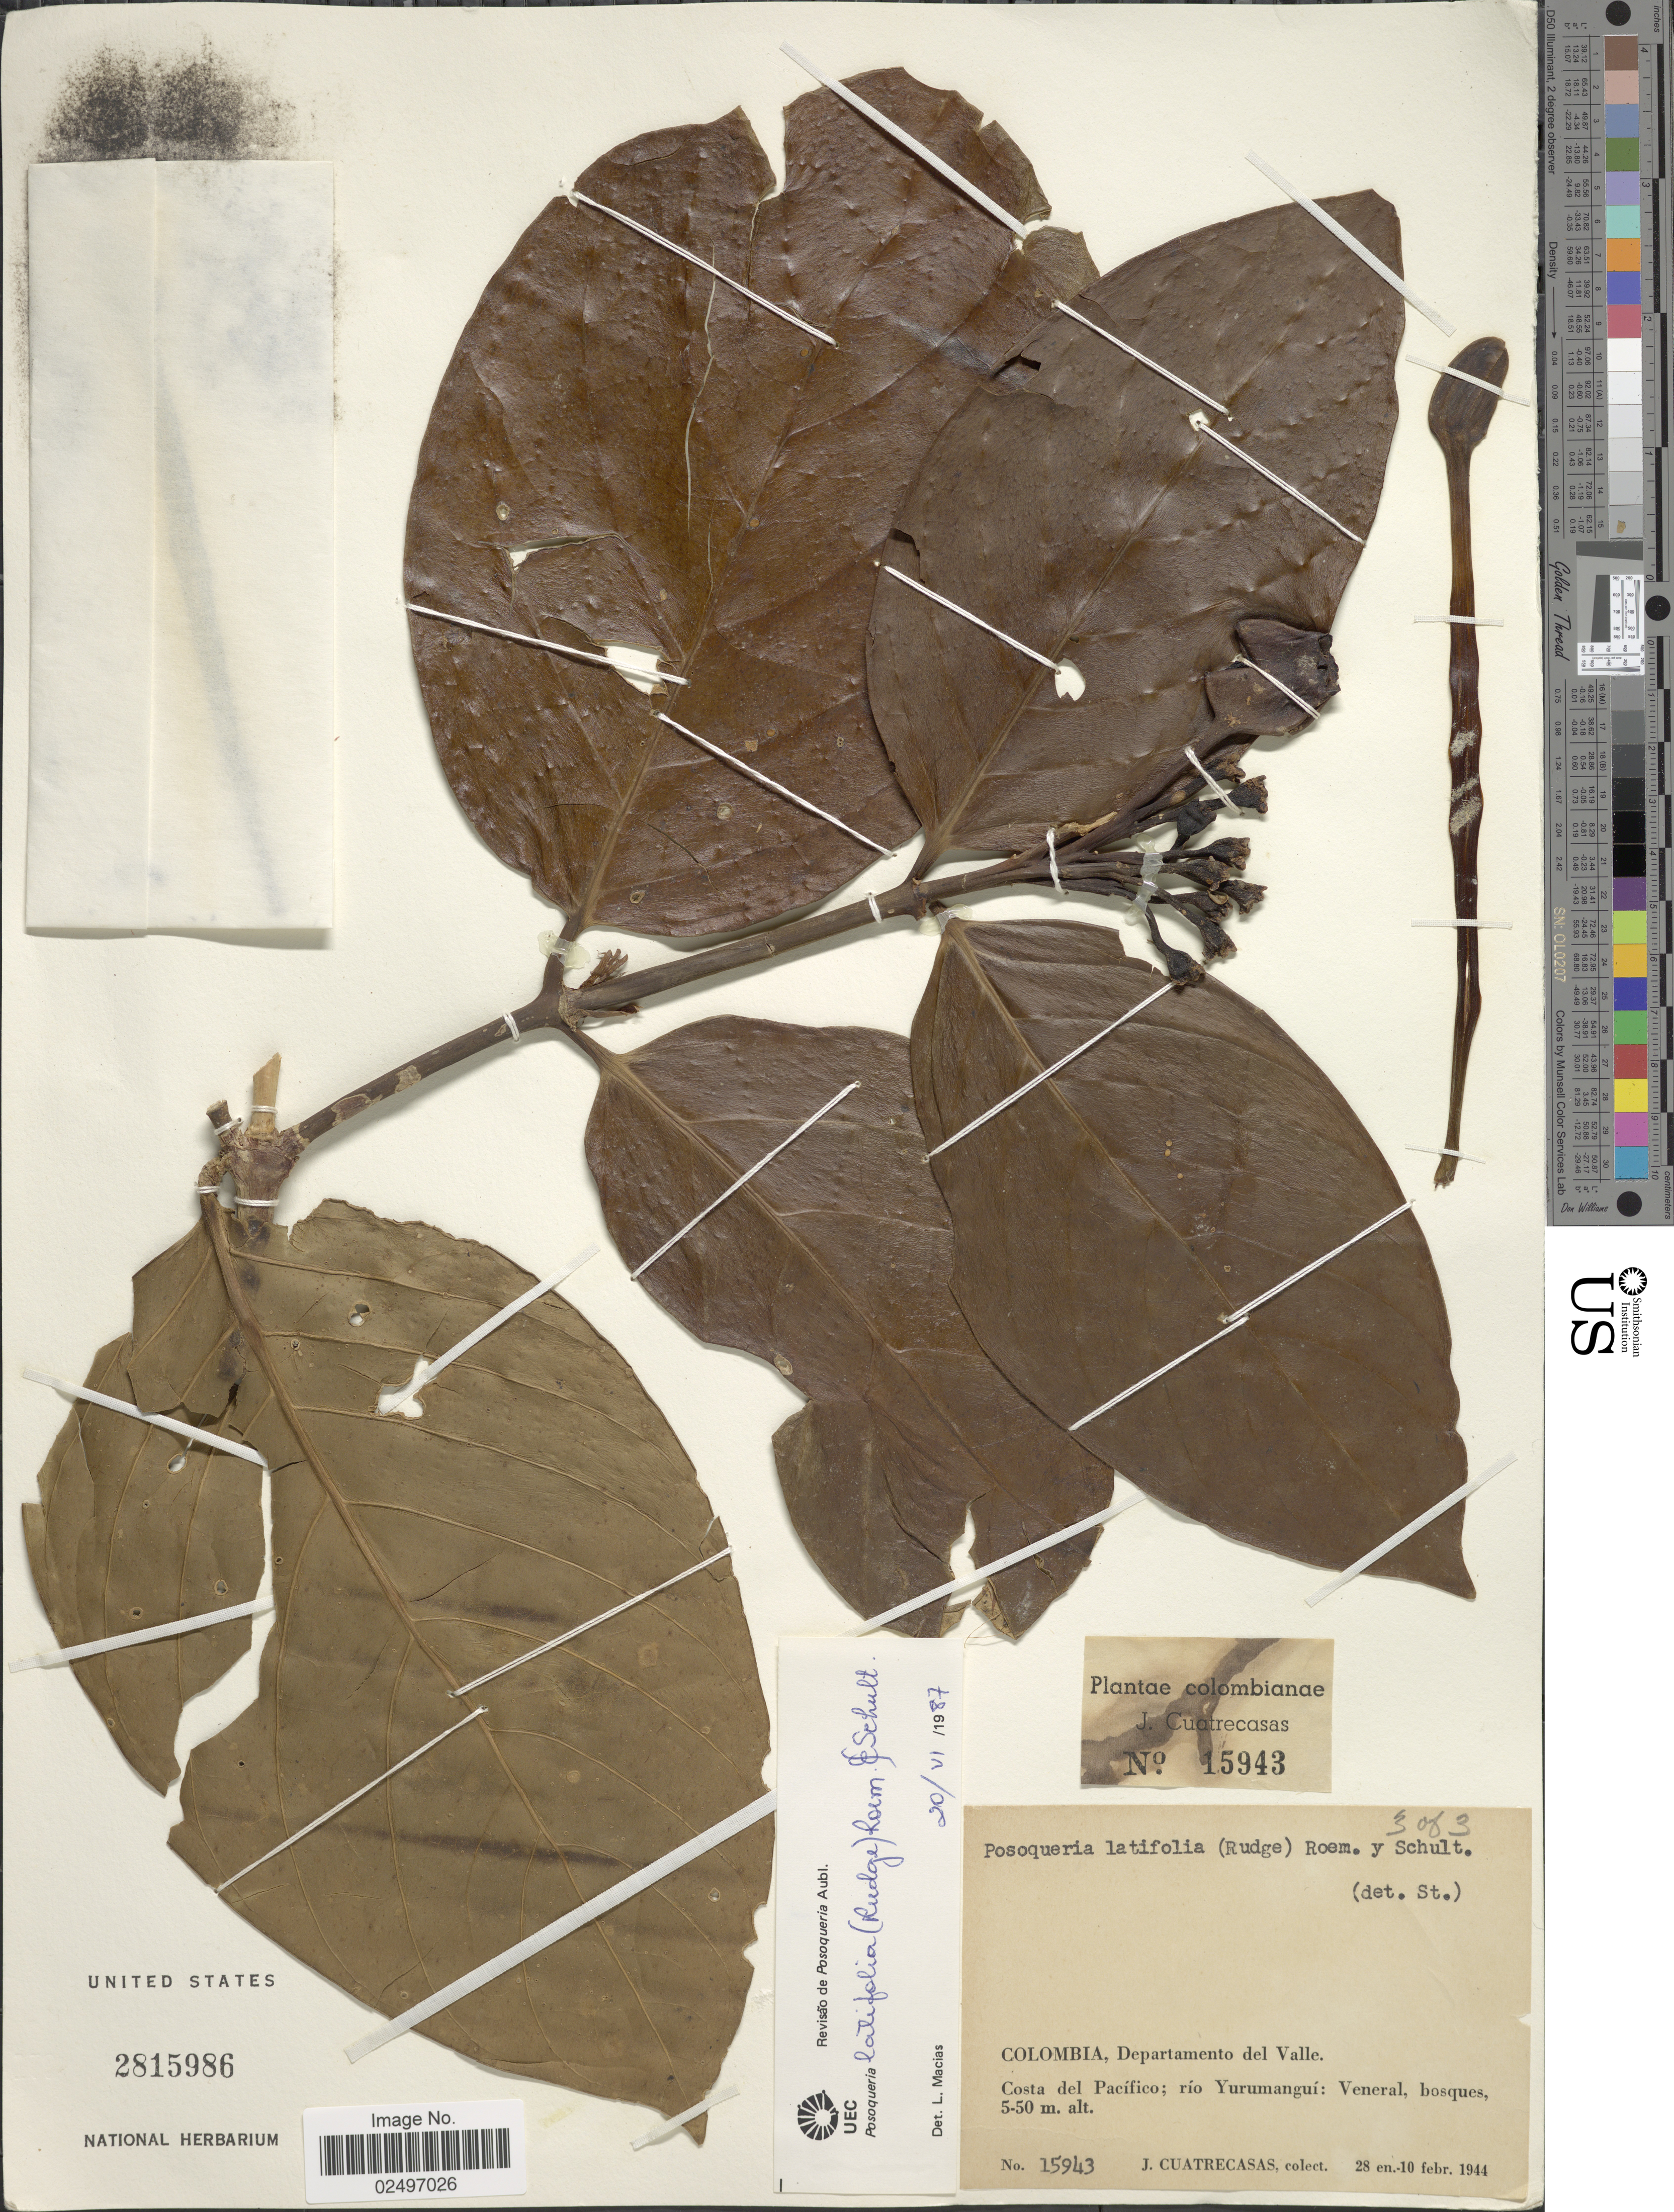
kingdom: Plantae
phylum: Tracheophyta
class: Magnoliopsida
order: Gentianales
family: Rubiaceae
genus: Posoqueria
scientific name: Posoqueria latifolia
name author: (Rudge) Roem. & Schult.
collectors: J. Cuatrecasas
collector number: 15943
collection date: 1944-01-28/1944-02-10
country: Colombia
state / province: Valle del Cauca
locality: Departamento del Valle, Costa del Pacífico; rio Yurumanguí: Veneral, bosques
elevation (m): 5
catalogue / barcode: US 2815986